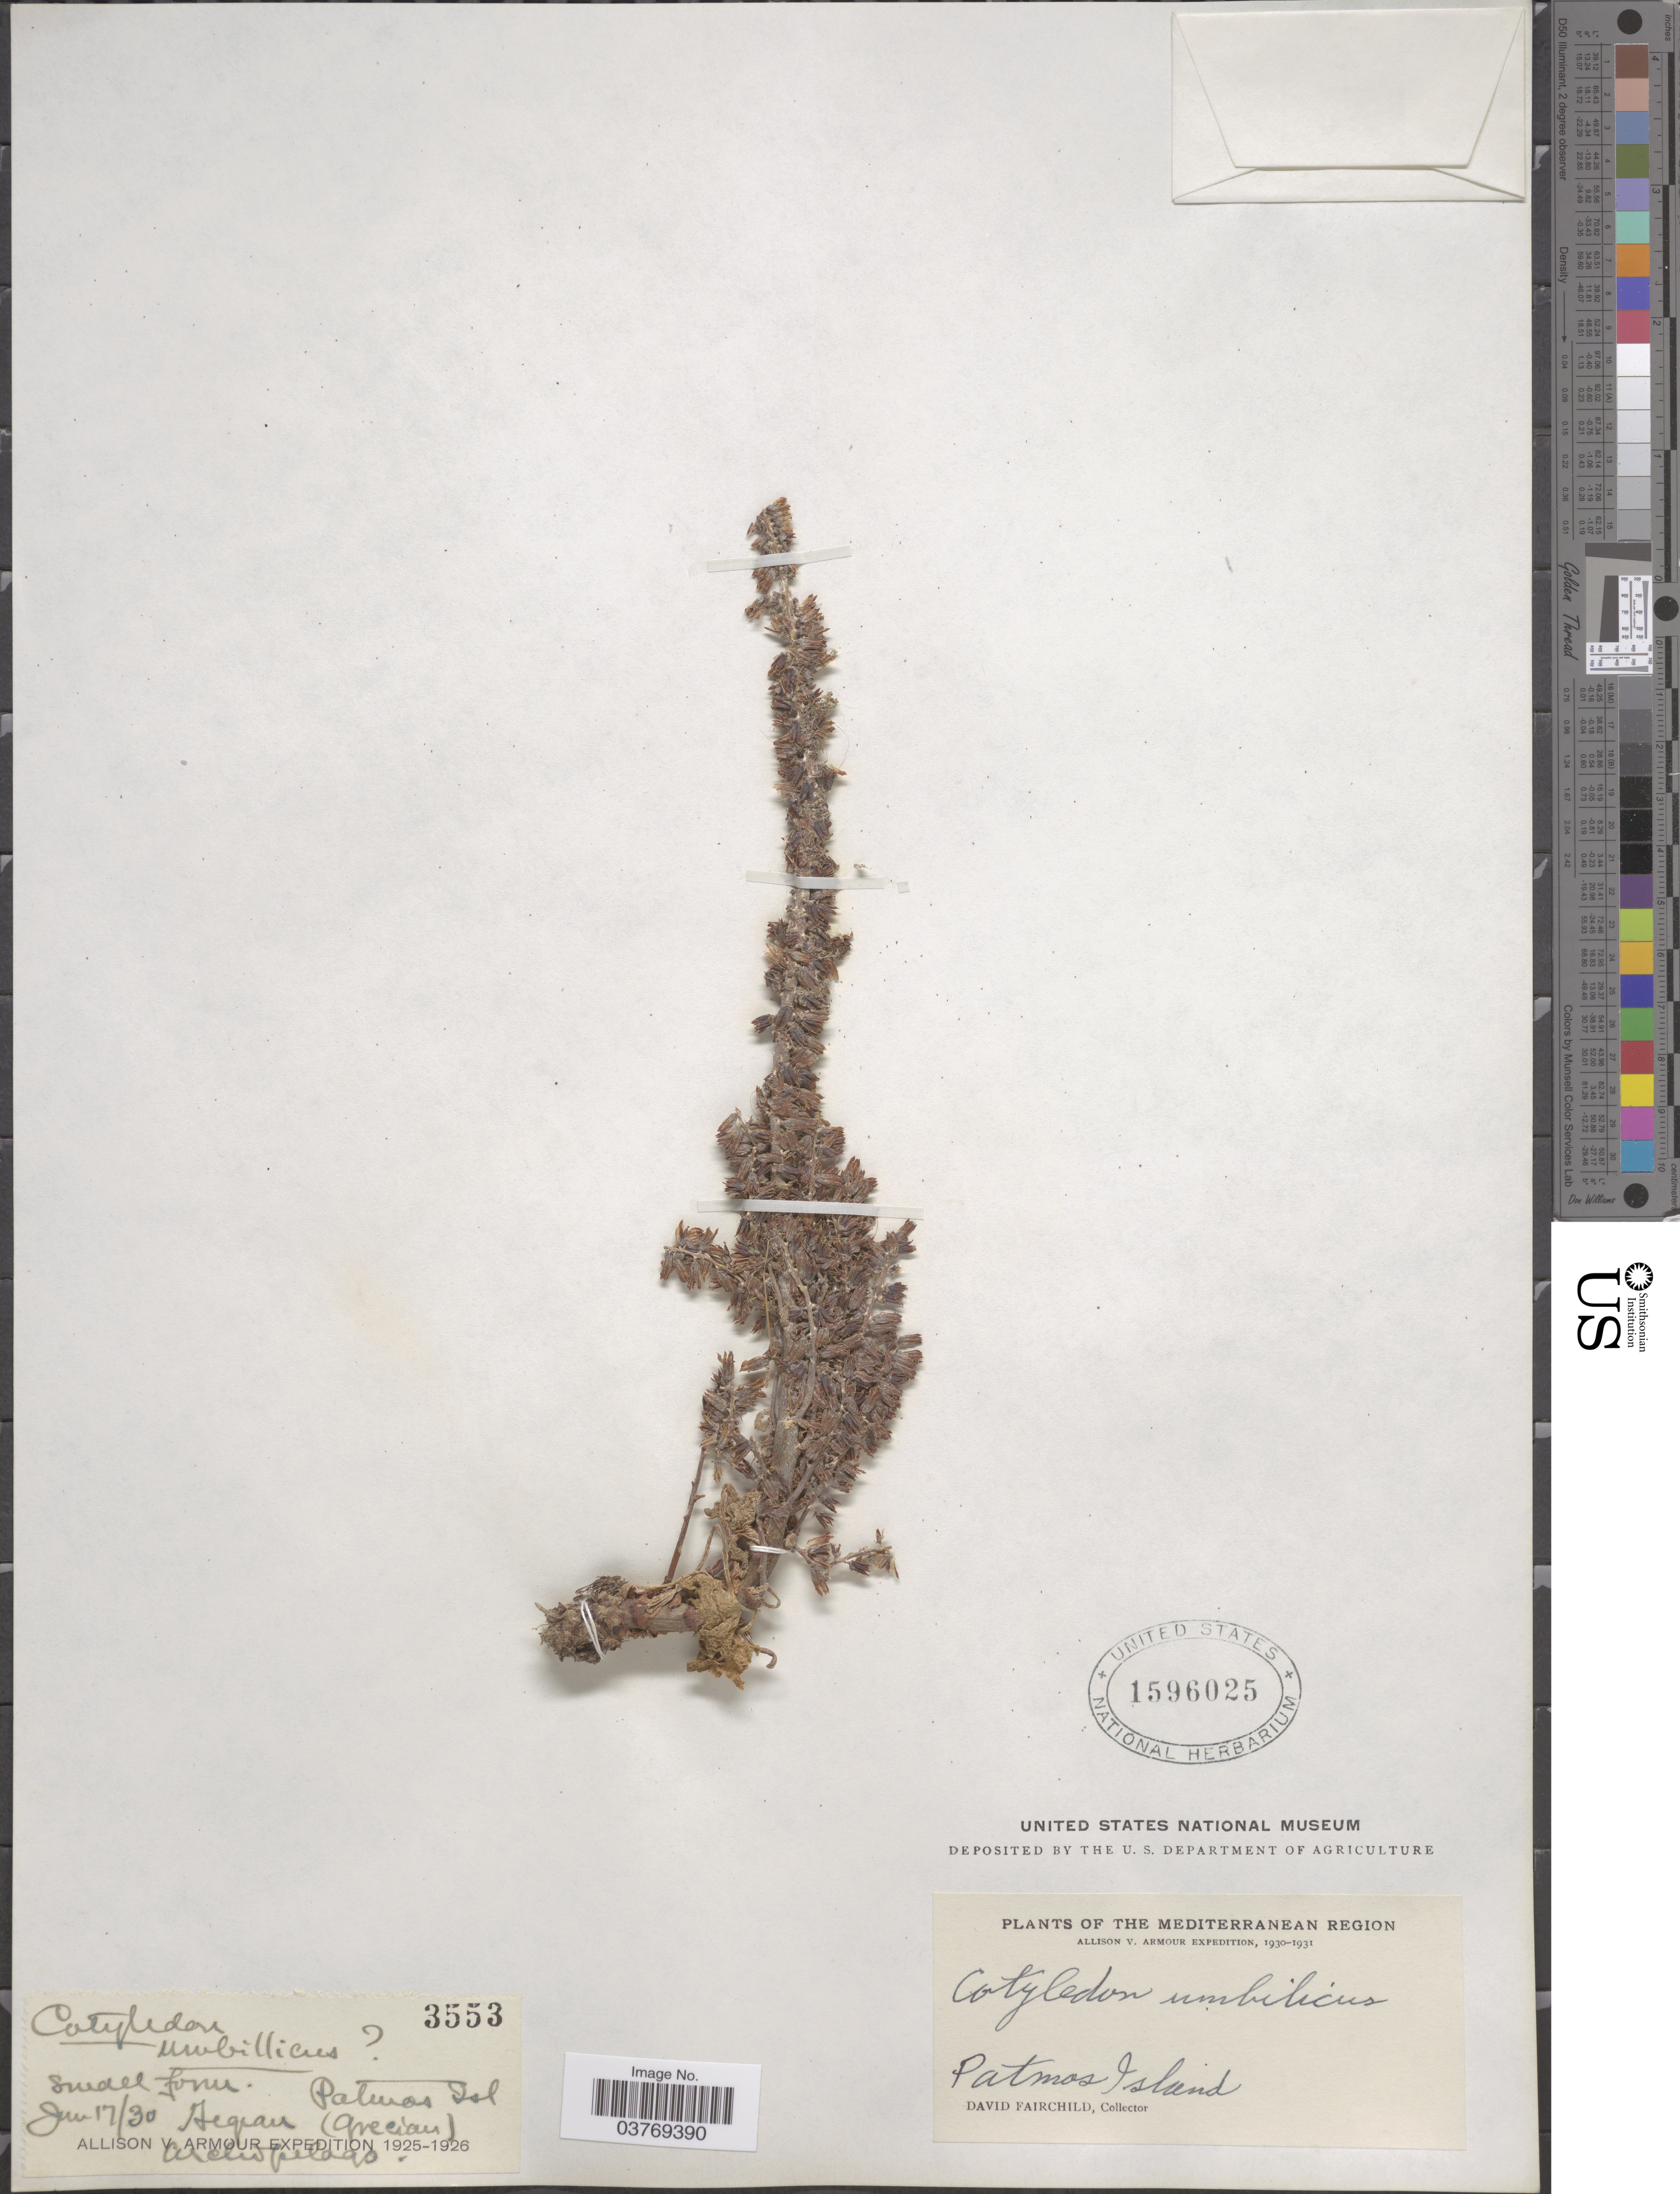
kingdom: Plantae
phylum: Tracheophyta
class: Magnoliopsida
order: Saxifragales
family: Crassulaceae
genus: Umbilicus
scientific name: Umbilicus rupestris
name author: (Salisb.) Dandy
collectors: D. Fairchild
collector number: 3553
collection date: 1930-06-17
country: Greece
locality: Patmos Island Aegean (Grecian) Archipelago. Mediterranean Region.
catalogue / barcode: US 1596025